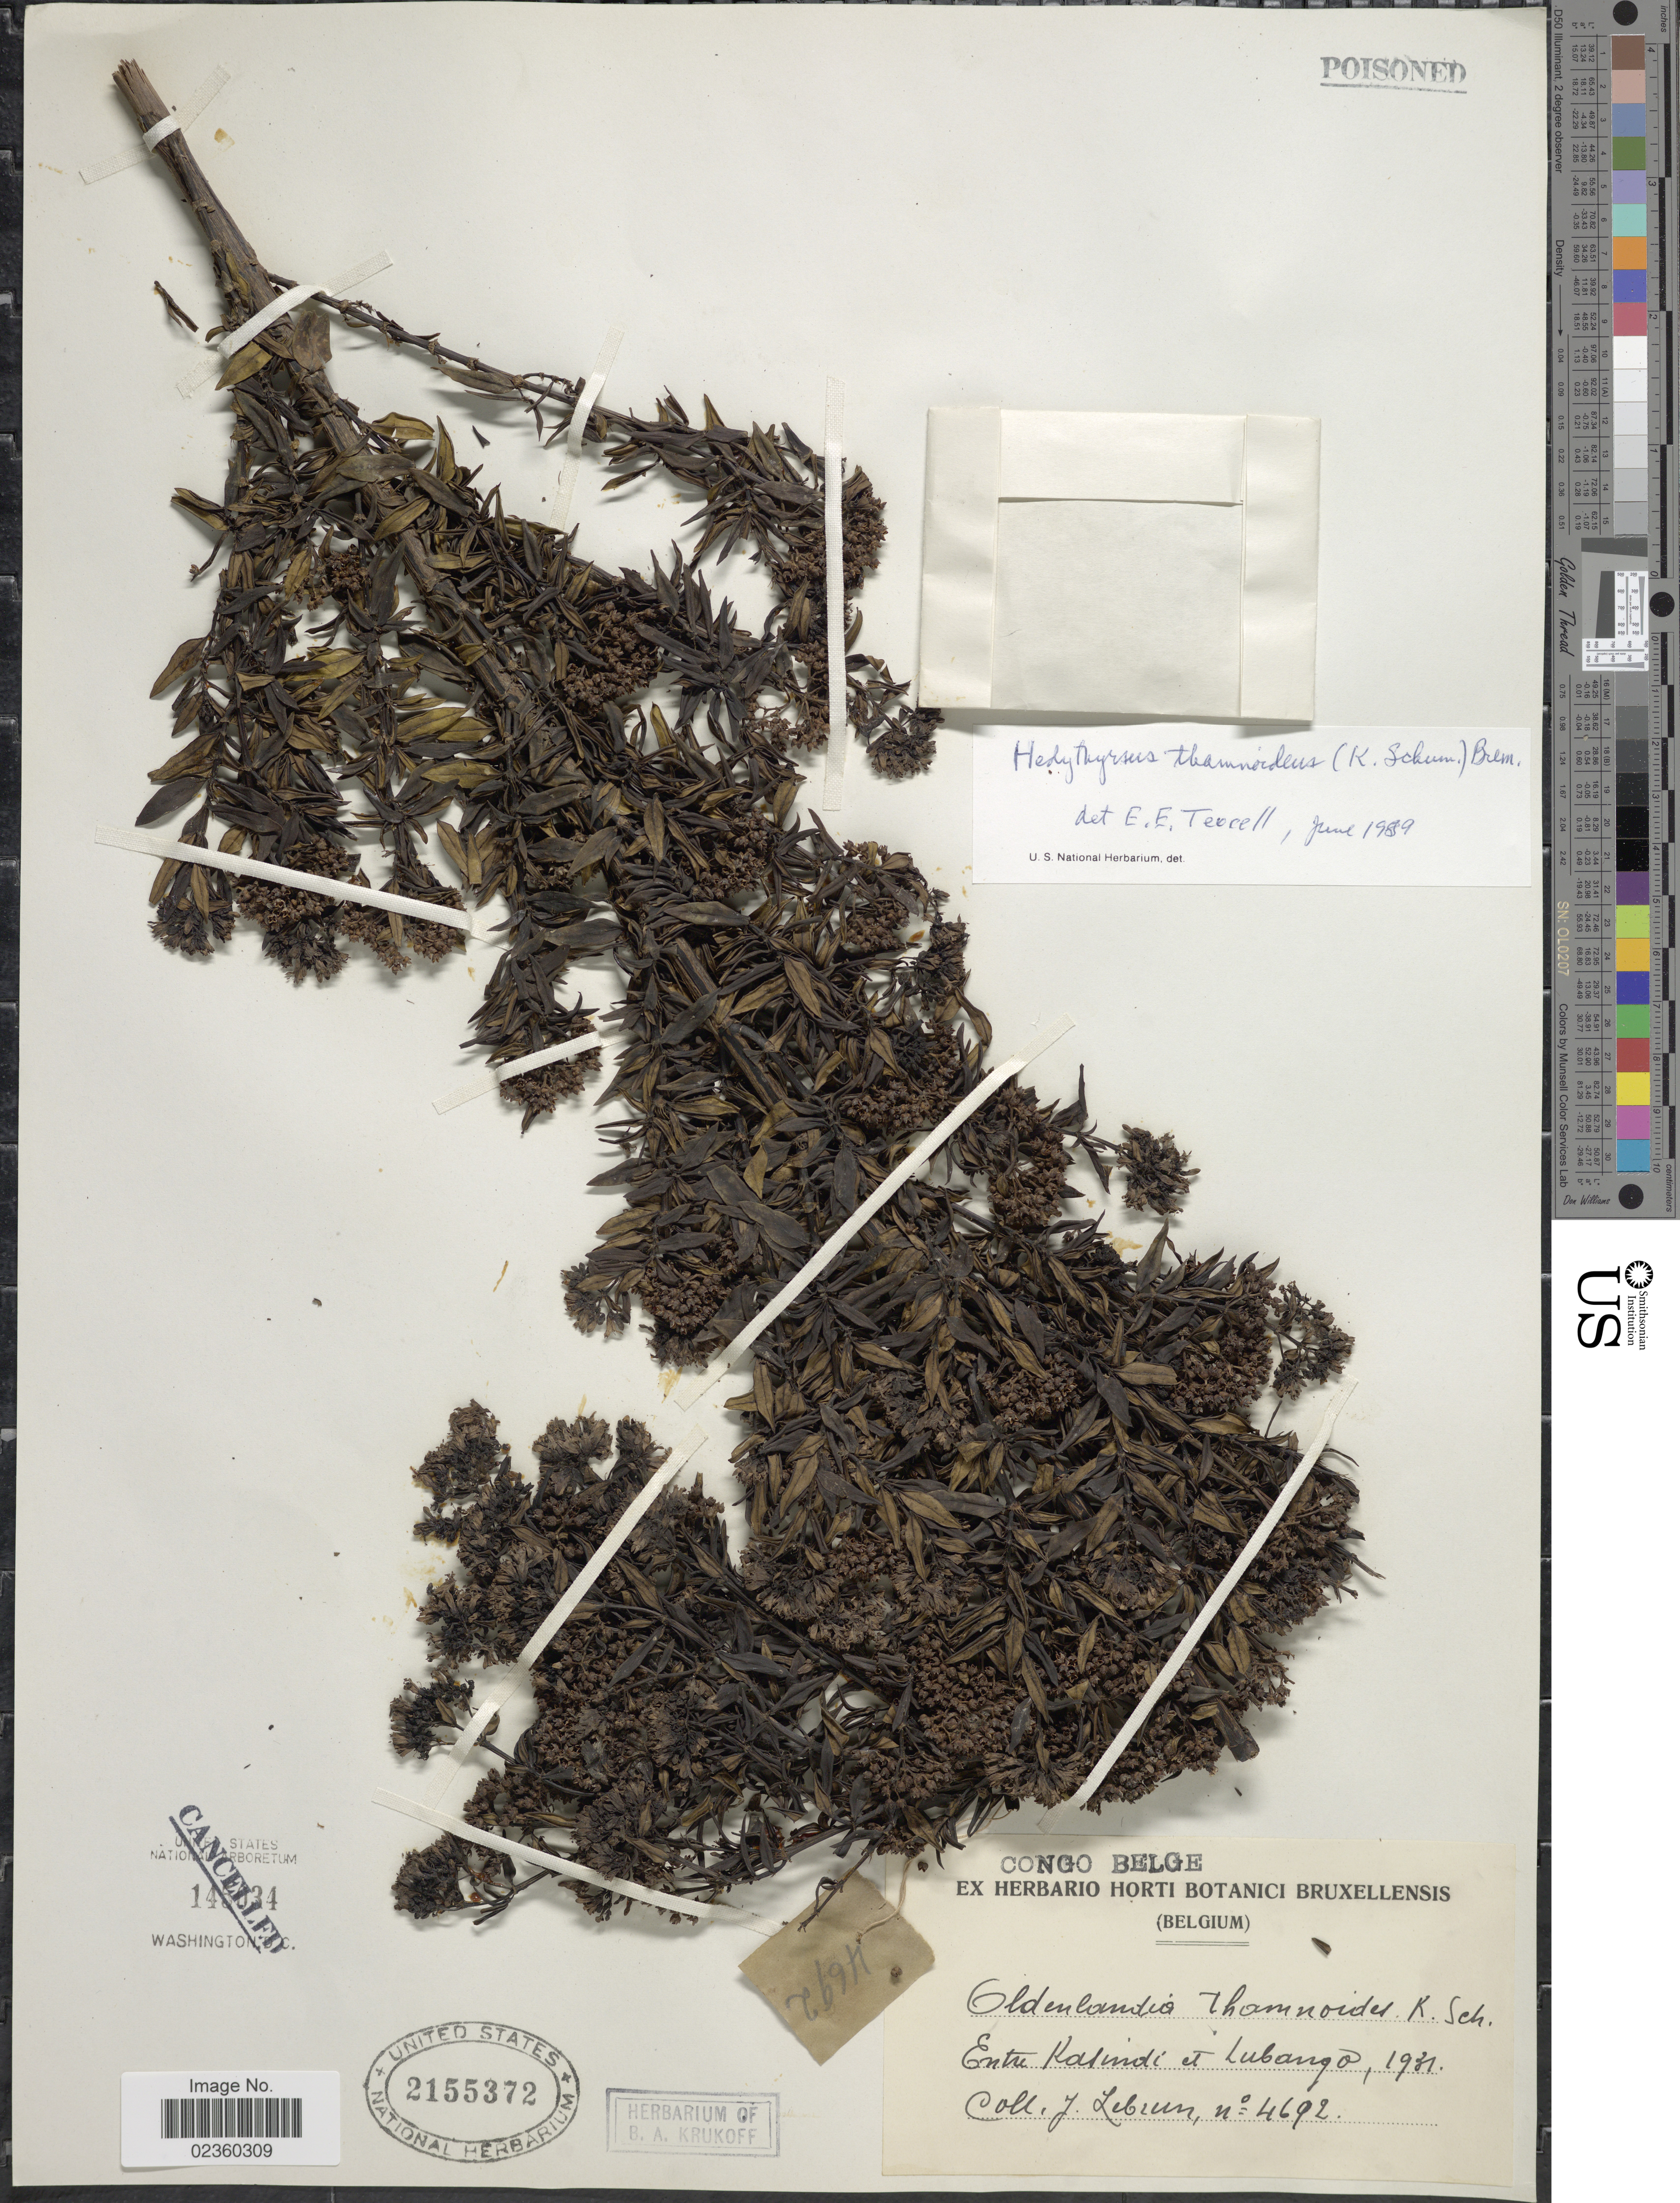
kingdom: Plantae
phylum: Tracheophyta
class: Magnoliopsida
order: Gentianales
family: Rubiaceae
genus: Hedythyrsus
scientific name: Hedythyrsus thamnoideus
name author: (K. Schum.) Bremek.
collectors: J. A. Lebrun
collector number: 4692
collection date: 1931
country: Congo, Democratic Republic of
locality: Congo Belge, Entre Kasindi et Lubango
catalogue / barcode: US 2155372